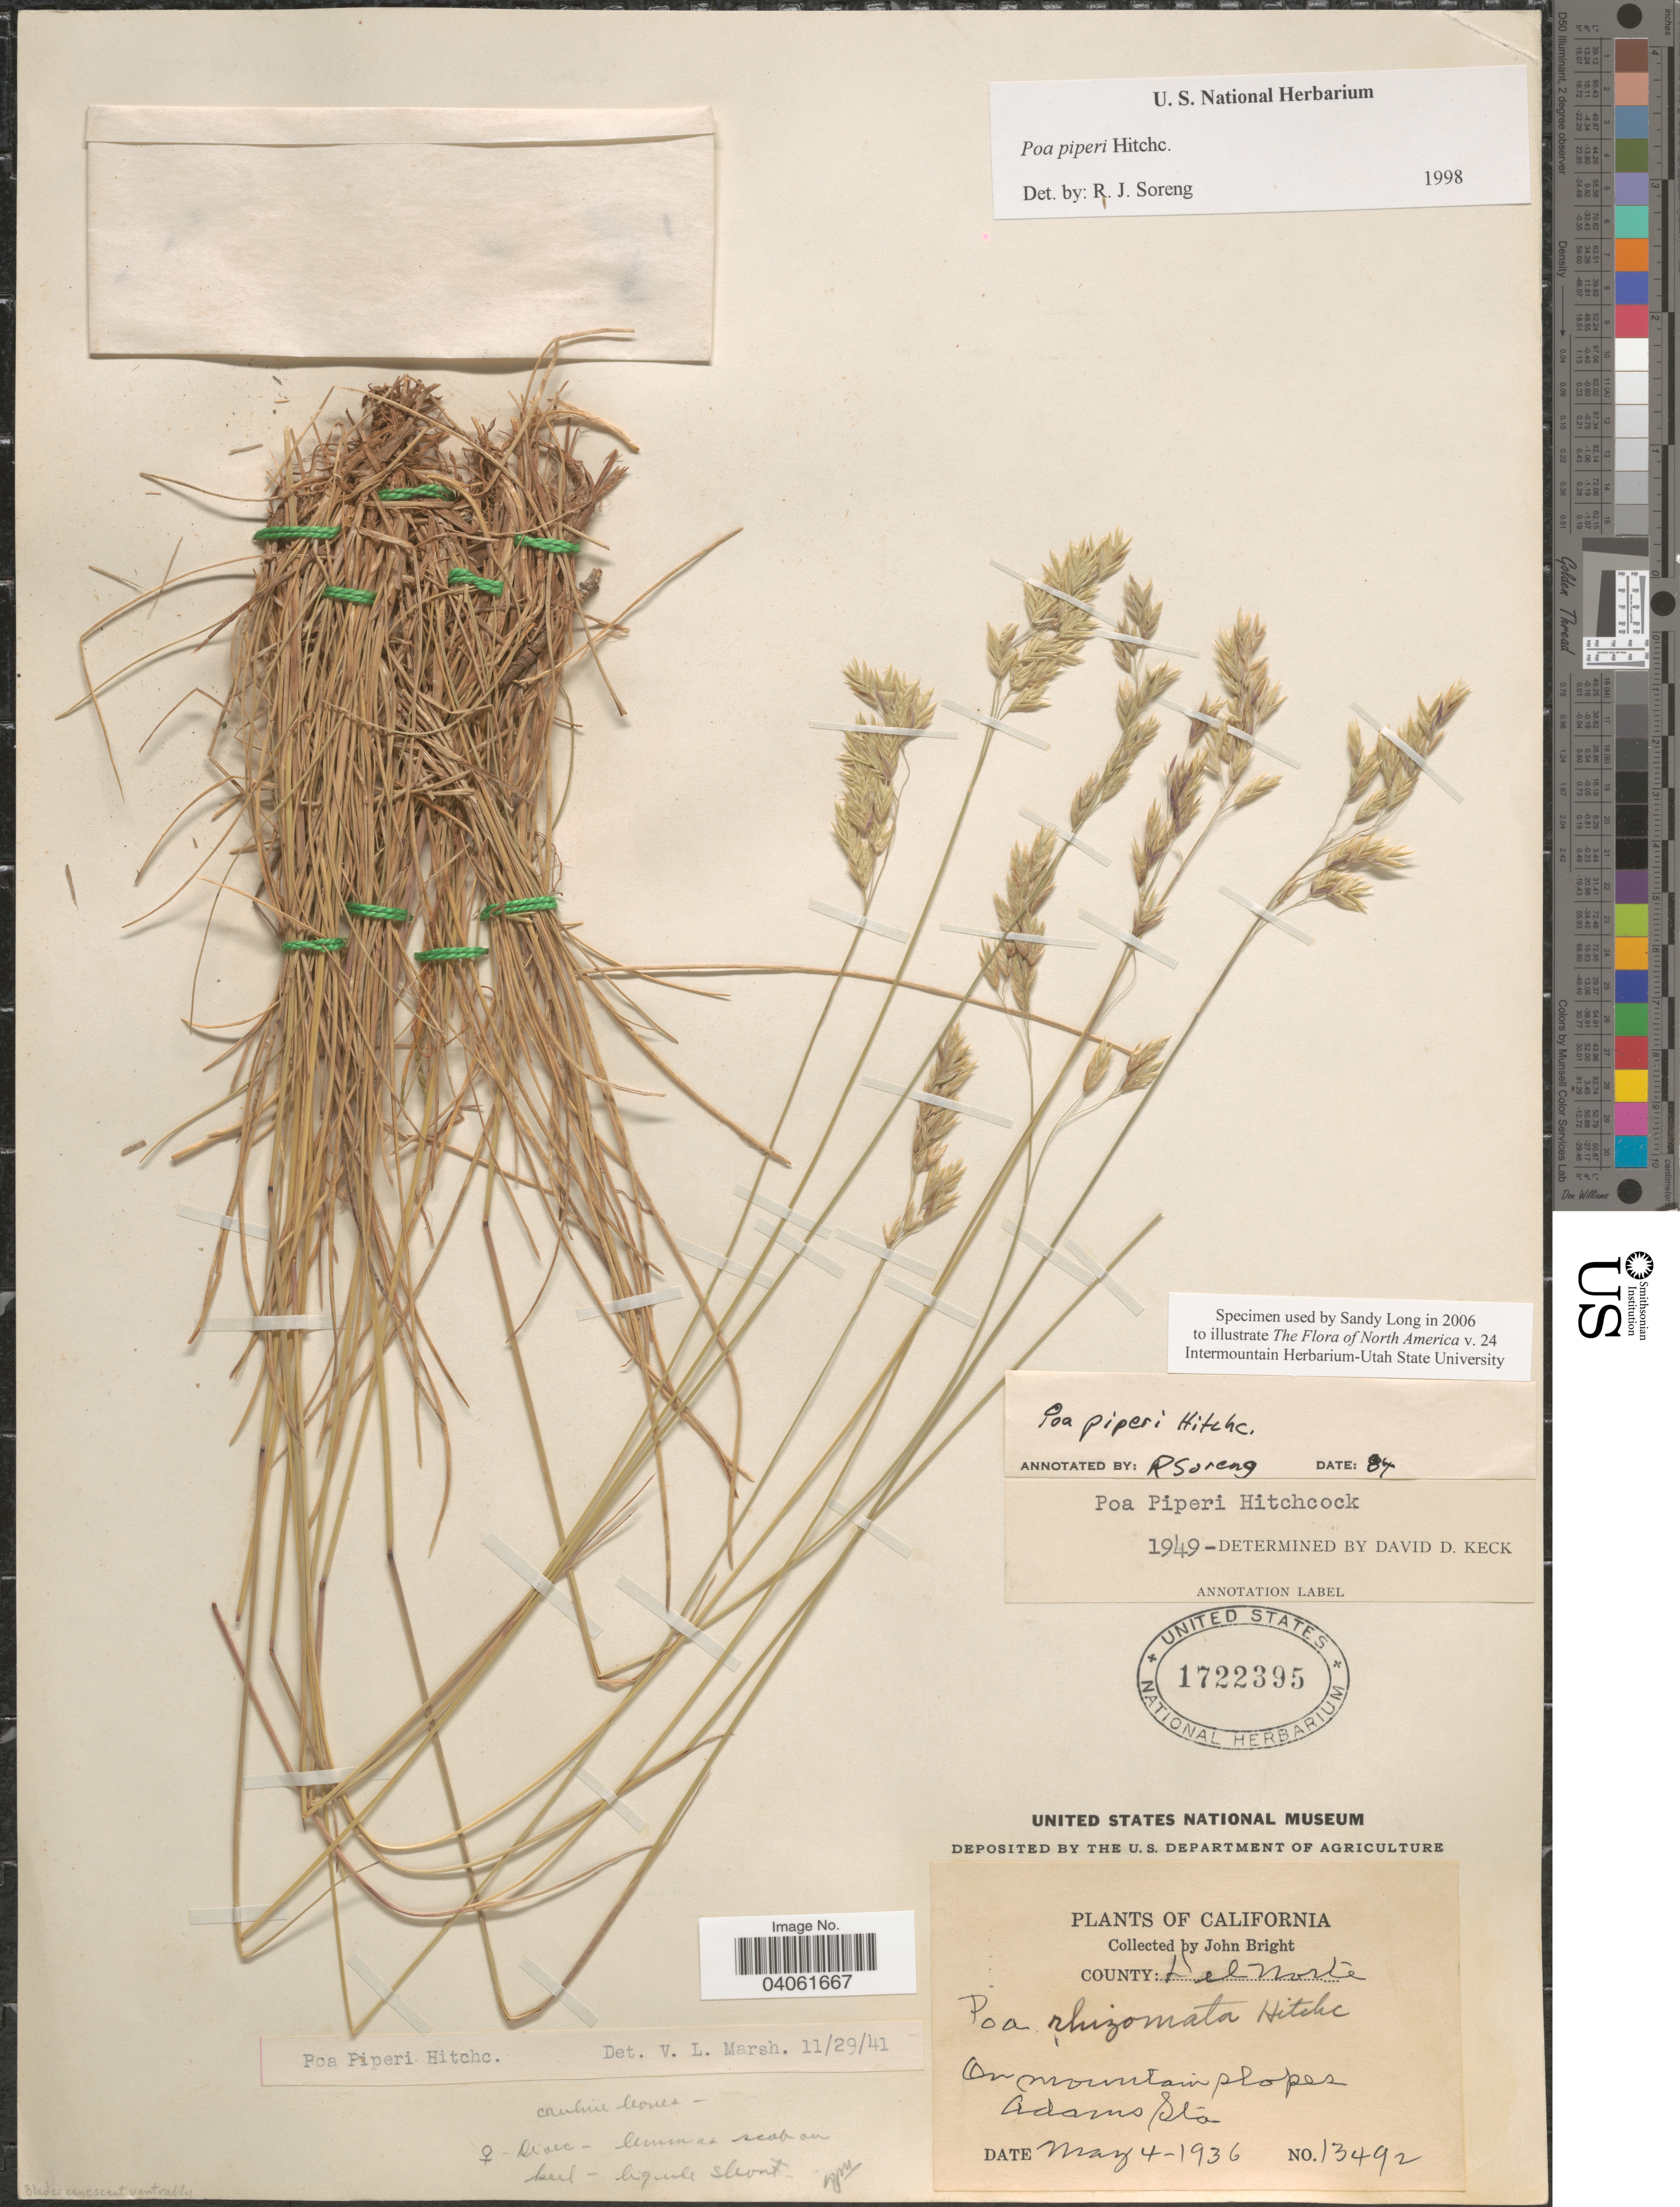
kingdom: Plantae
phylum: Tracheophyta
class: Liliopsida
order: Poales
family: Poaceae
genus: Poa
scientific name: Poa piperi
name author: Hitchc.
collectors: J. Bright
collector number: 13492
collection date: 1936-05-04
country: United States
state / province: California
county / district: Del Norte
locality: County: Del Norte. On mountain slopes Adams Sta.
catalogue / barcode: US 1722395